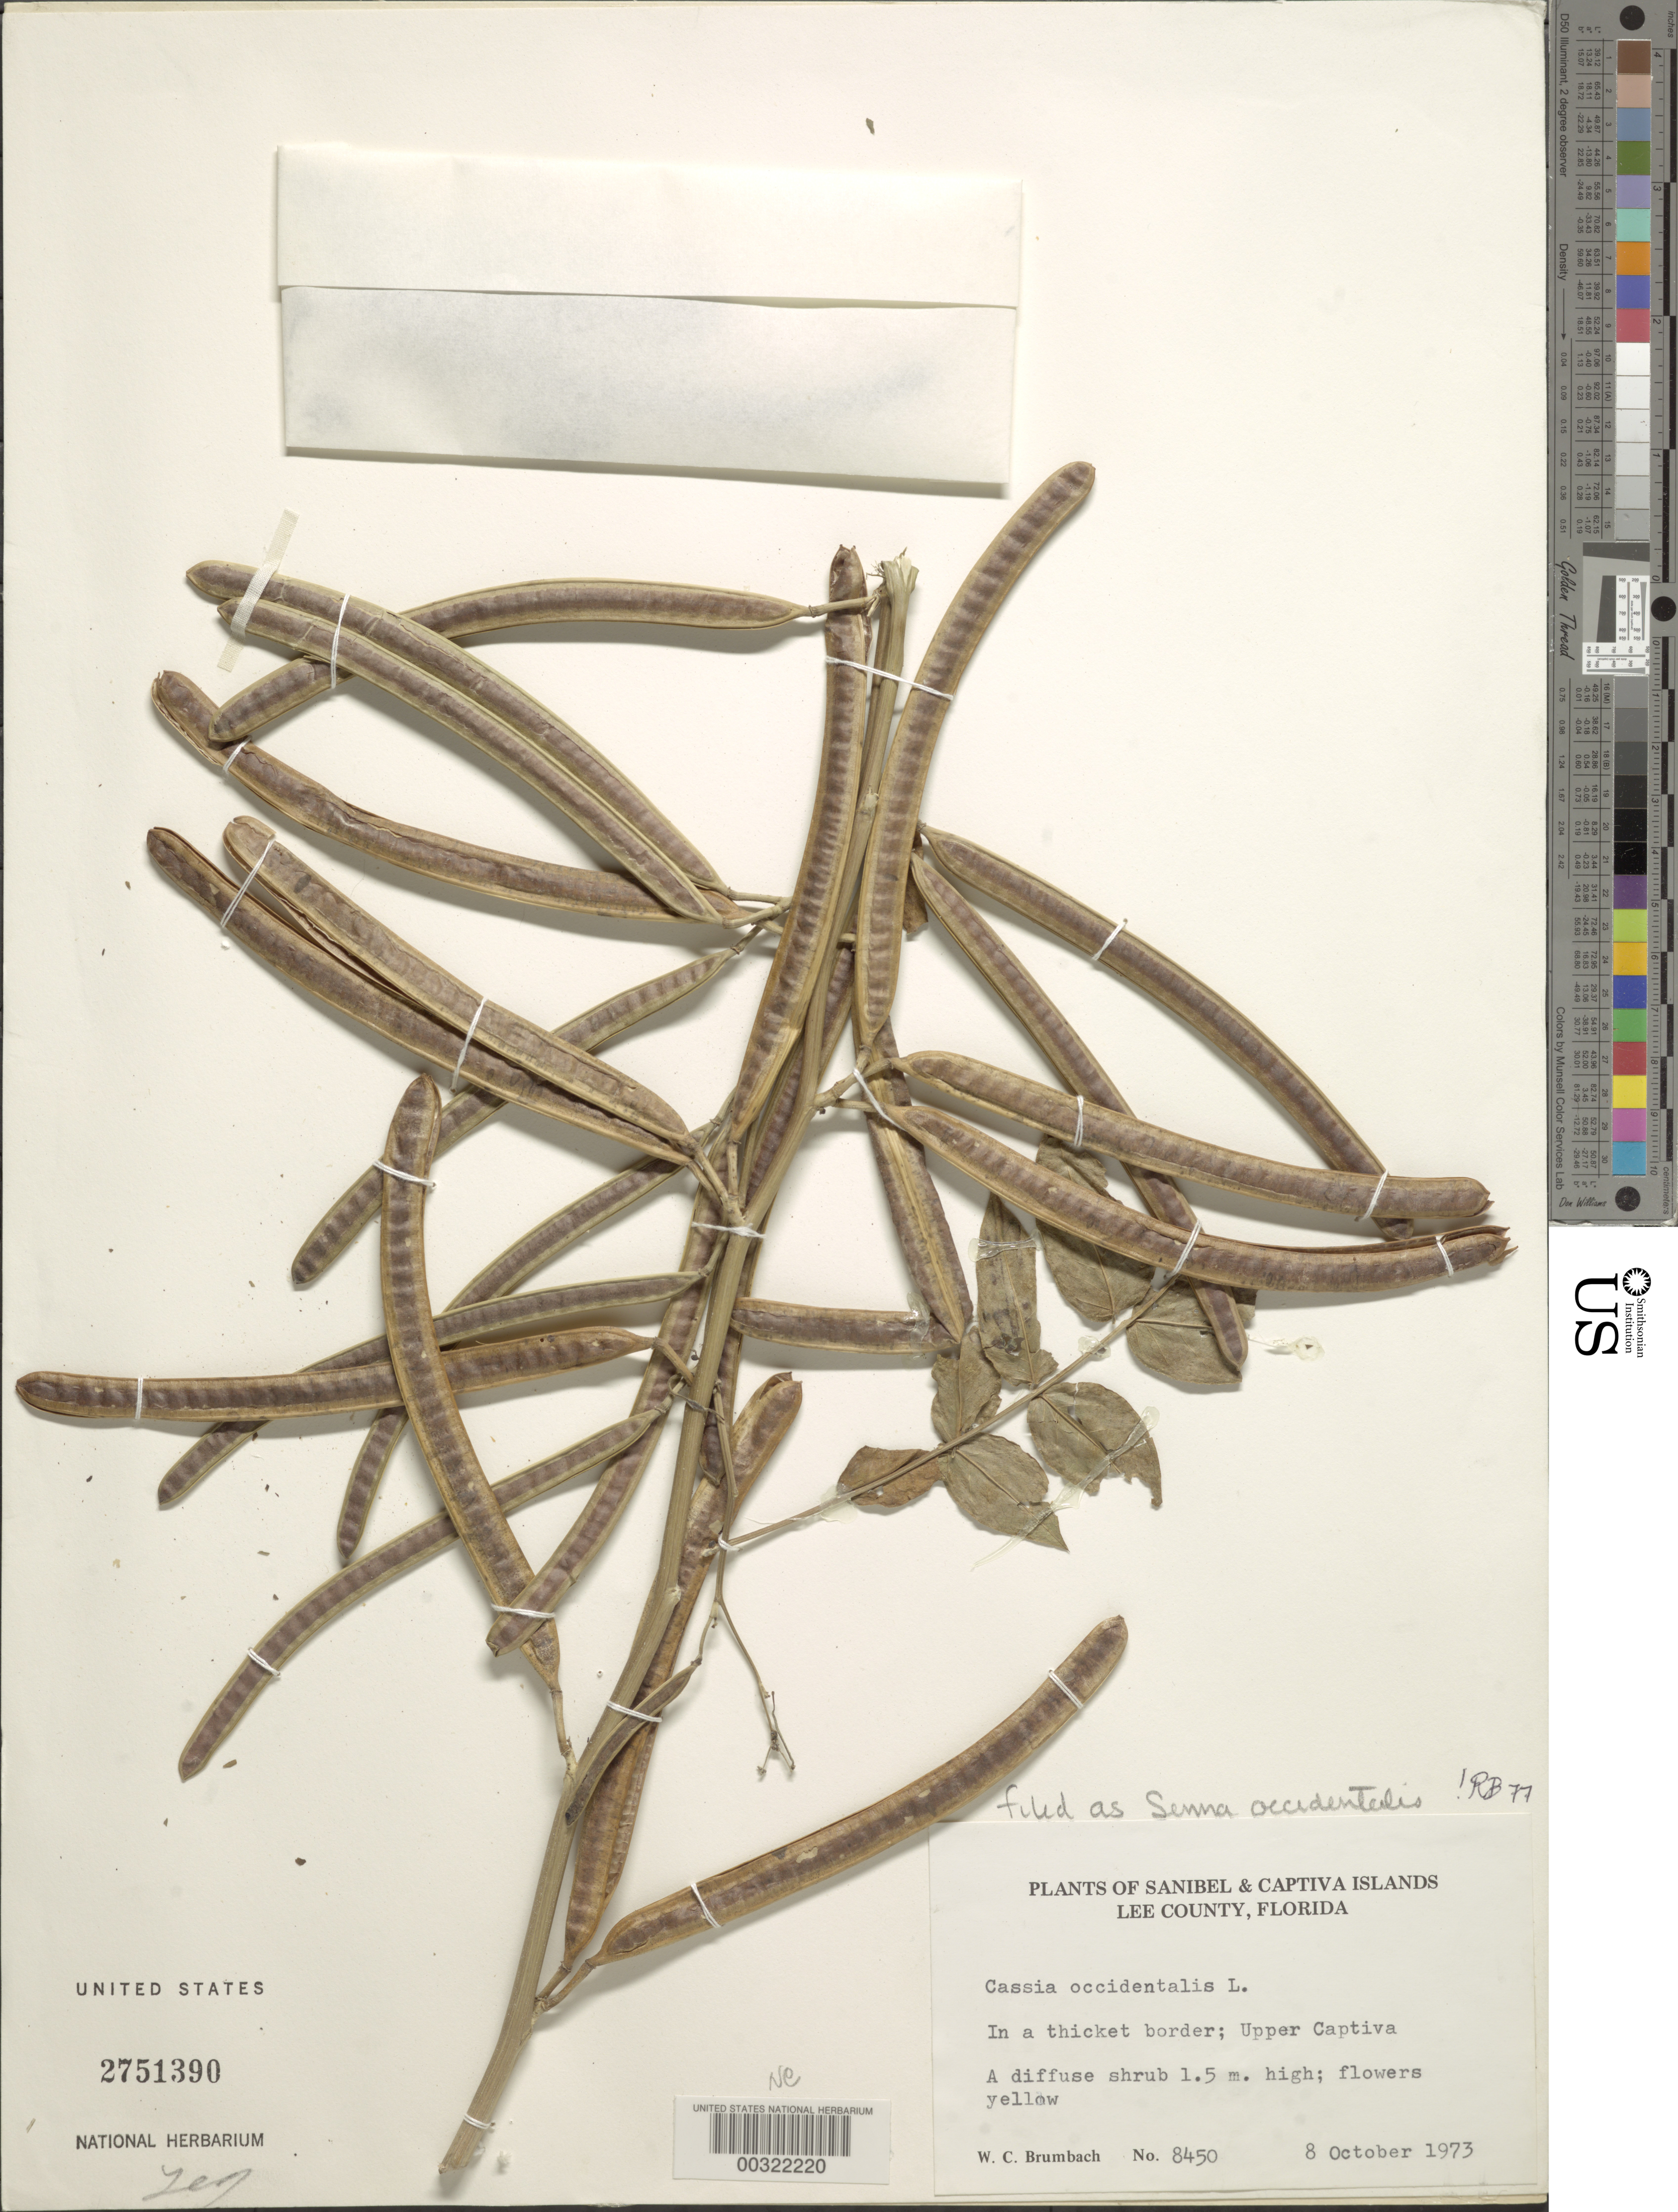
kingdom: Plantae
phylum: Tracheophyta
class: Magnoliopsida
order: Fabales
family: Fabaceae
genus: Senna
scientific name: Senna occidentalis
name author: (L.) Link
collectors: W. C. Brumbach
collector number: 8450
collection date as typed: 08 Oct 1973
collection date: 1973-10-08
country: United States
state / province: Florida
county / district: Lee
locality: Upper captiva island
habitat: Thicket border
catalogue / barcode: US 2751390